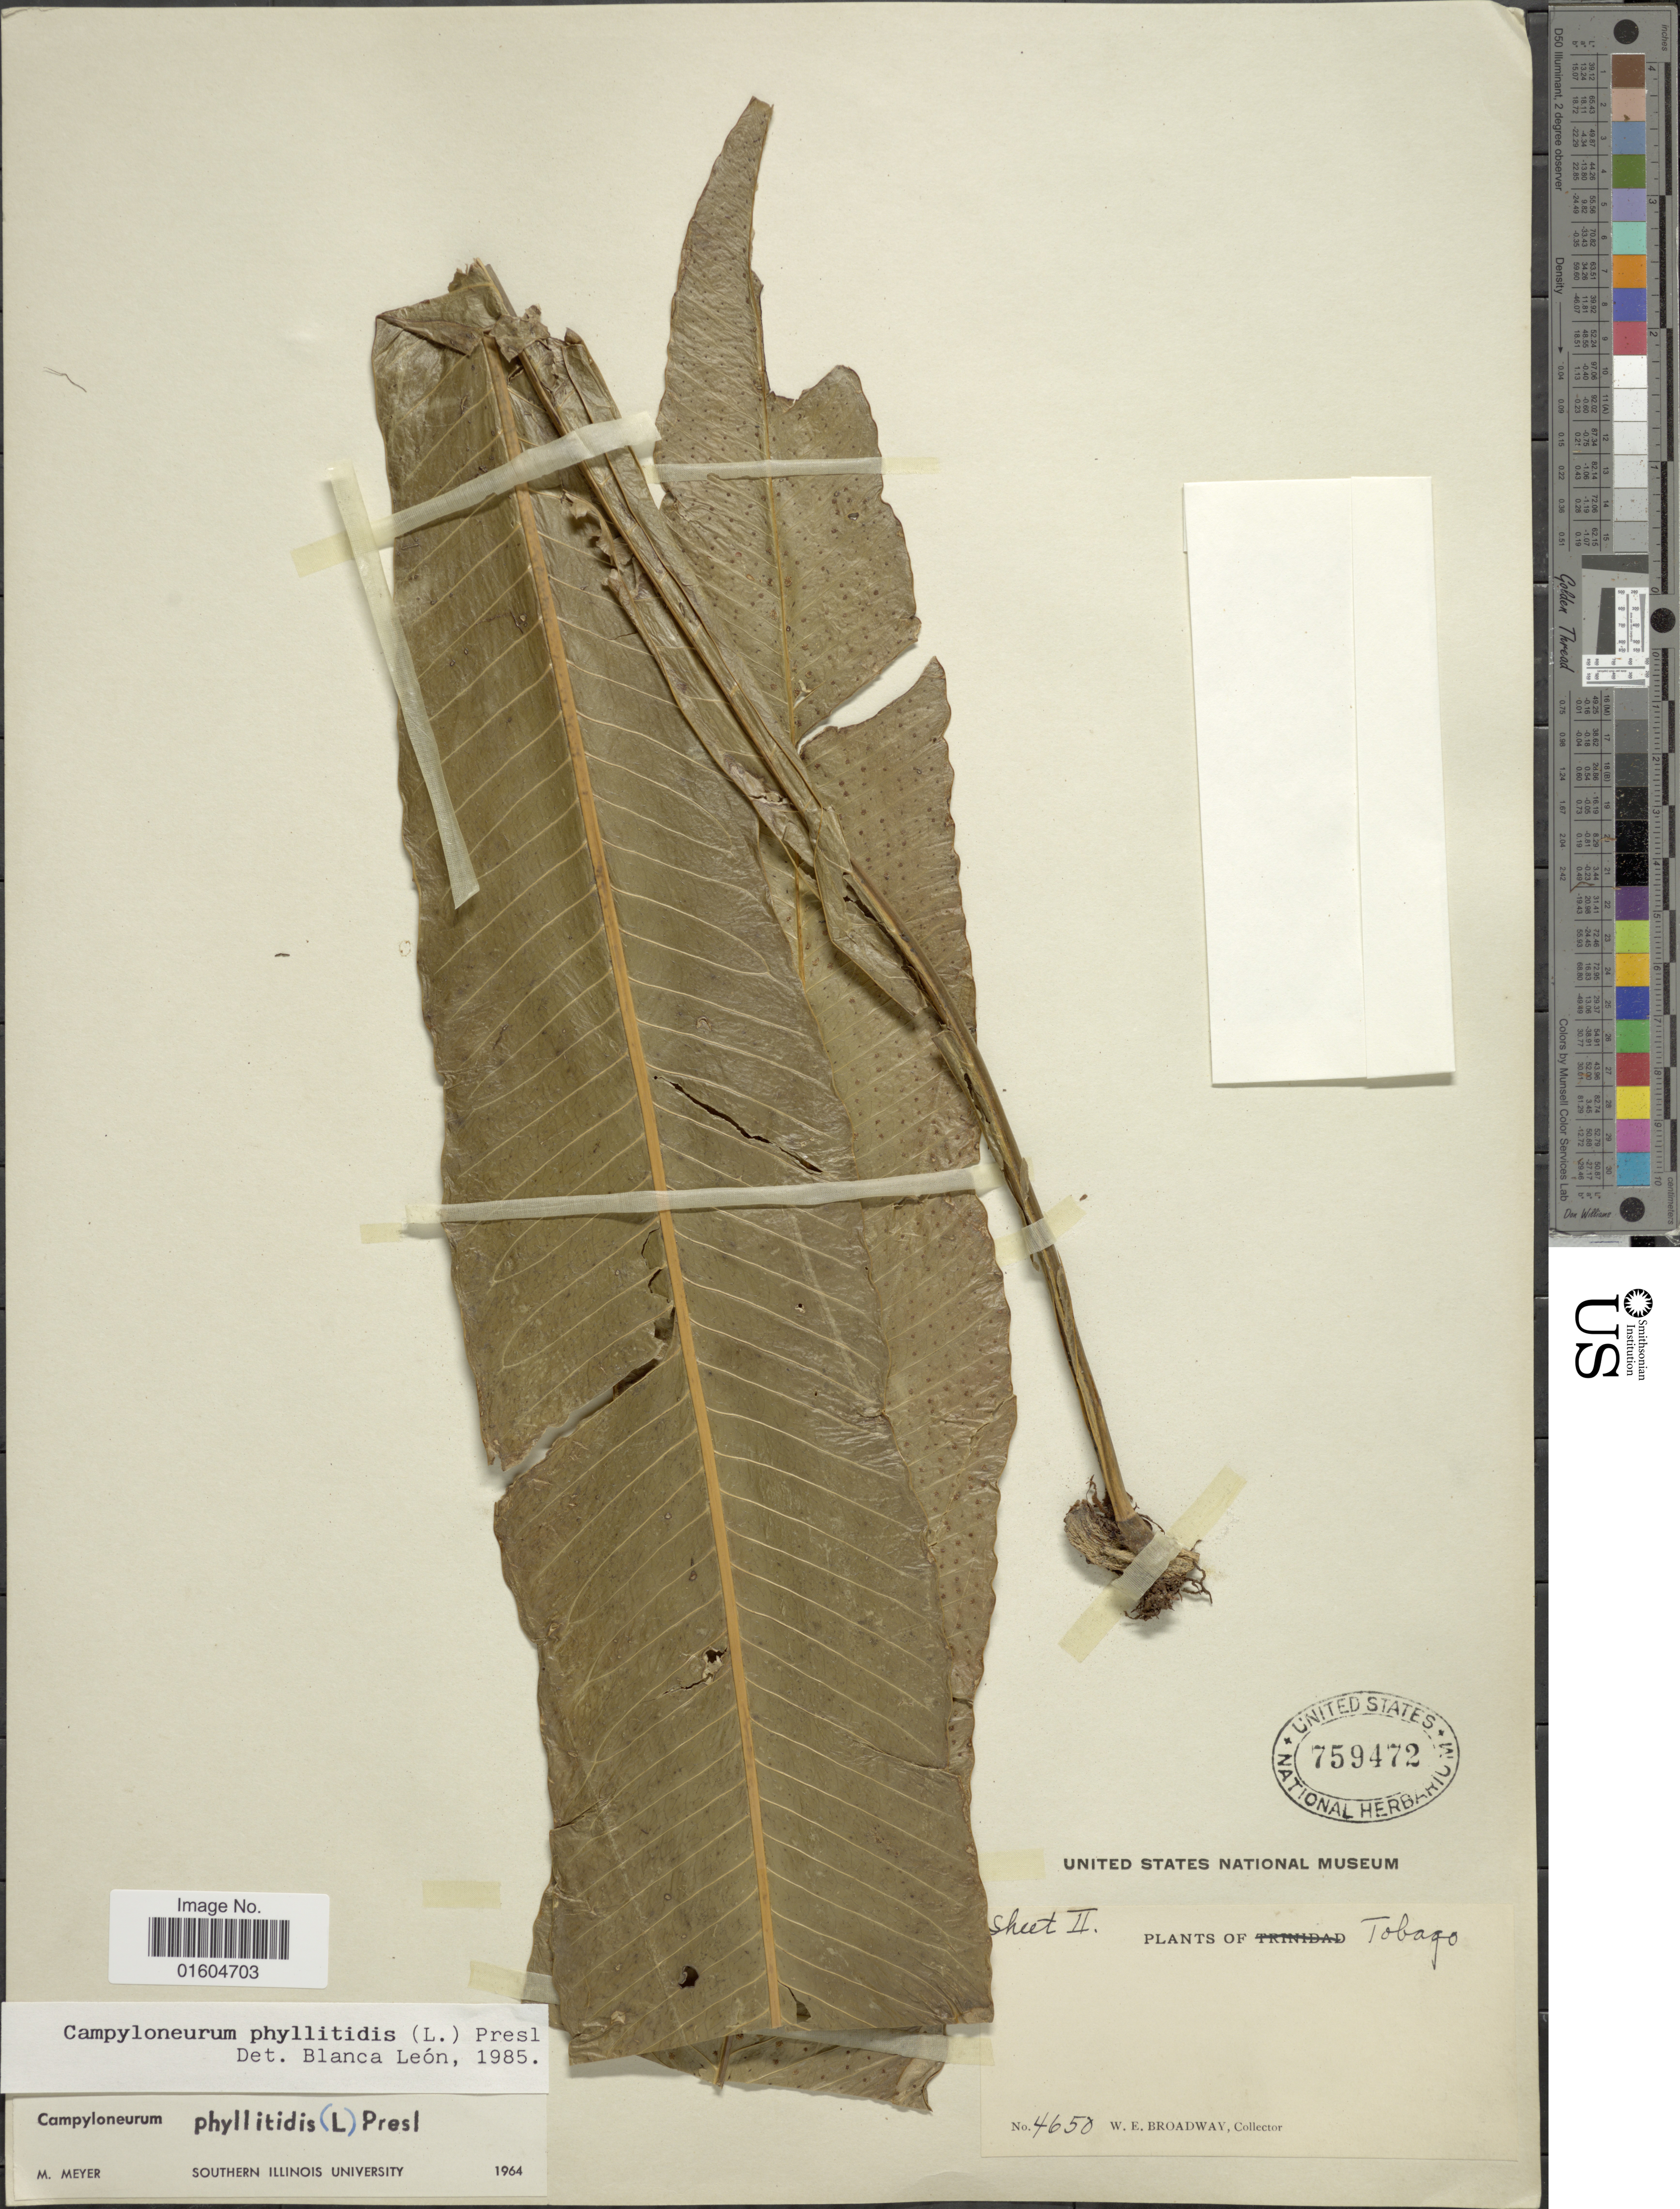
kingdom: Plantae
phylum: Tracheophyta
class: Polypodiopsida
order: Polypodiales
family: Polypodiaceae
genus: Campyloneurum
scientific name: Campyloneurum phyllitidis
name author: (L.) C. Presl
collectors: W. E. Broadway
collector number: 4650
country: Trinidad and Tobago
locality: Tobago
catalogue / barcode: US 759472